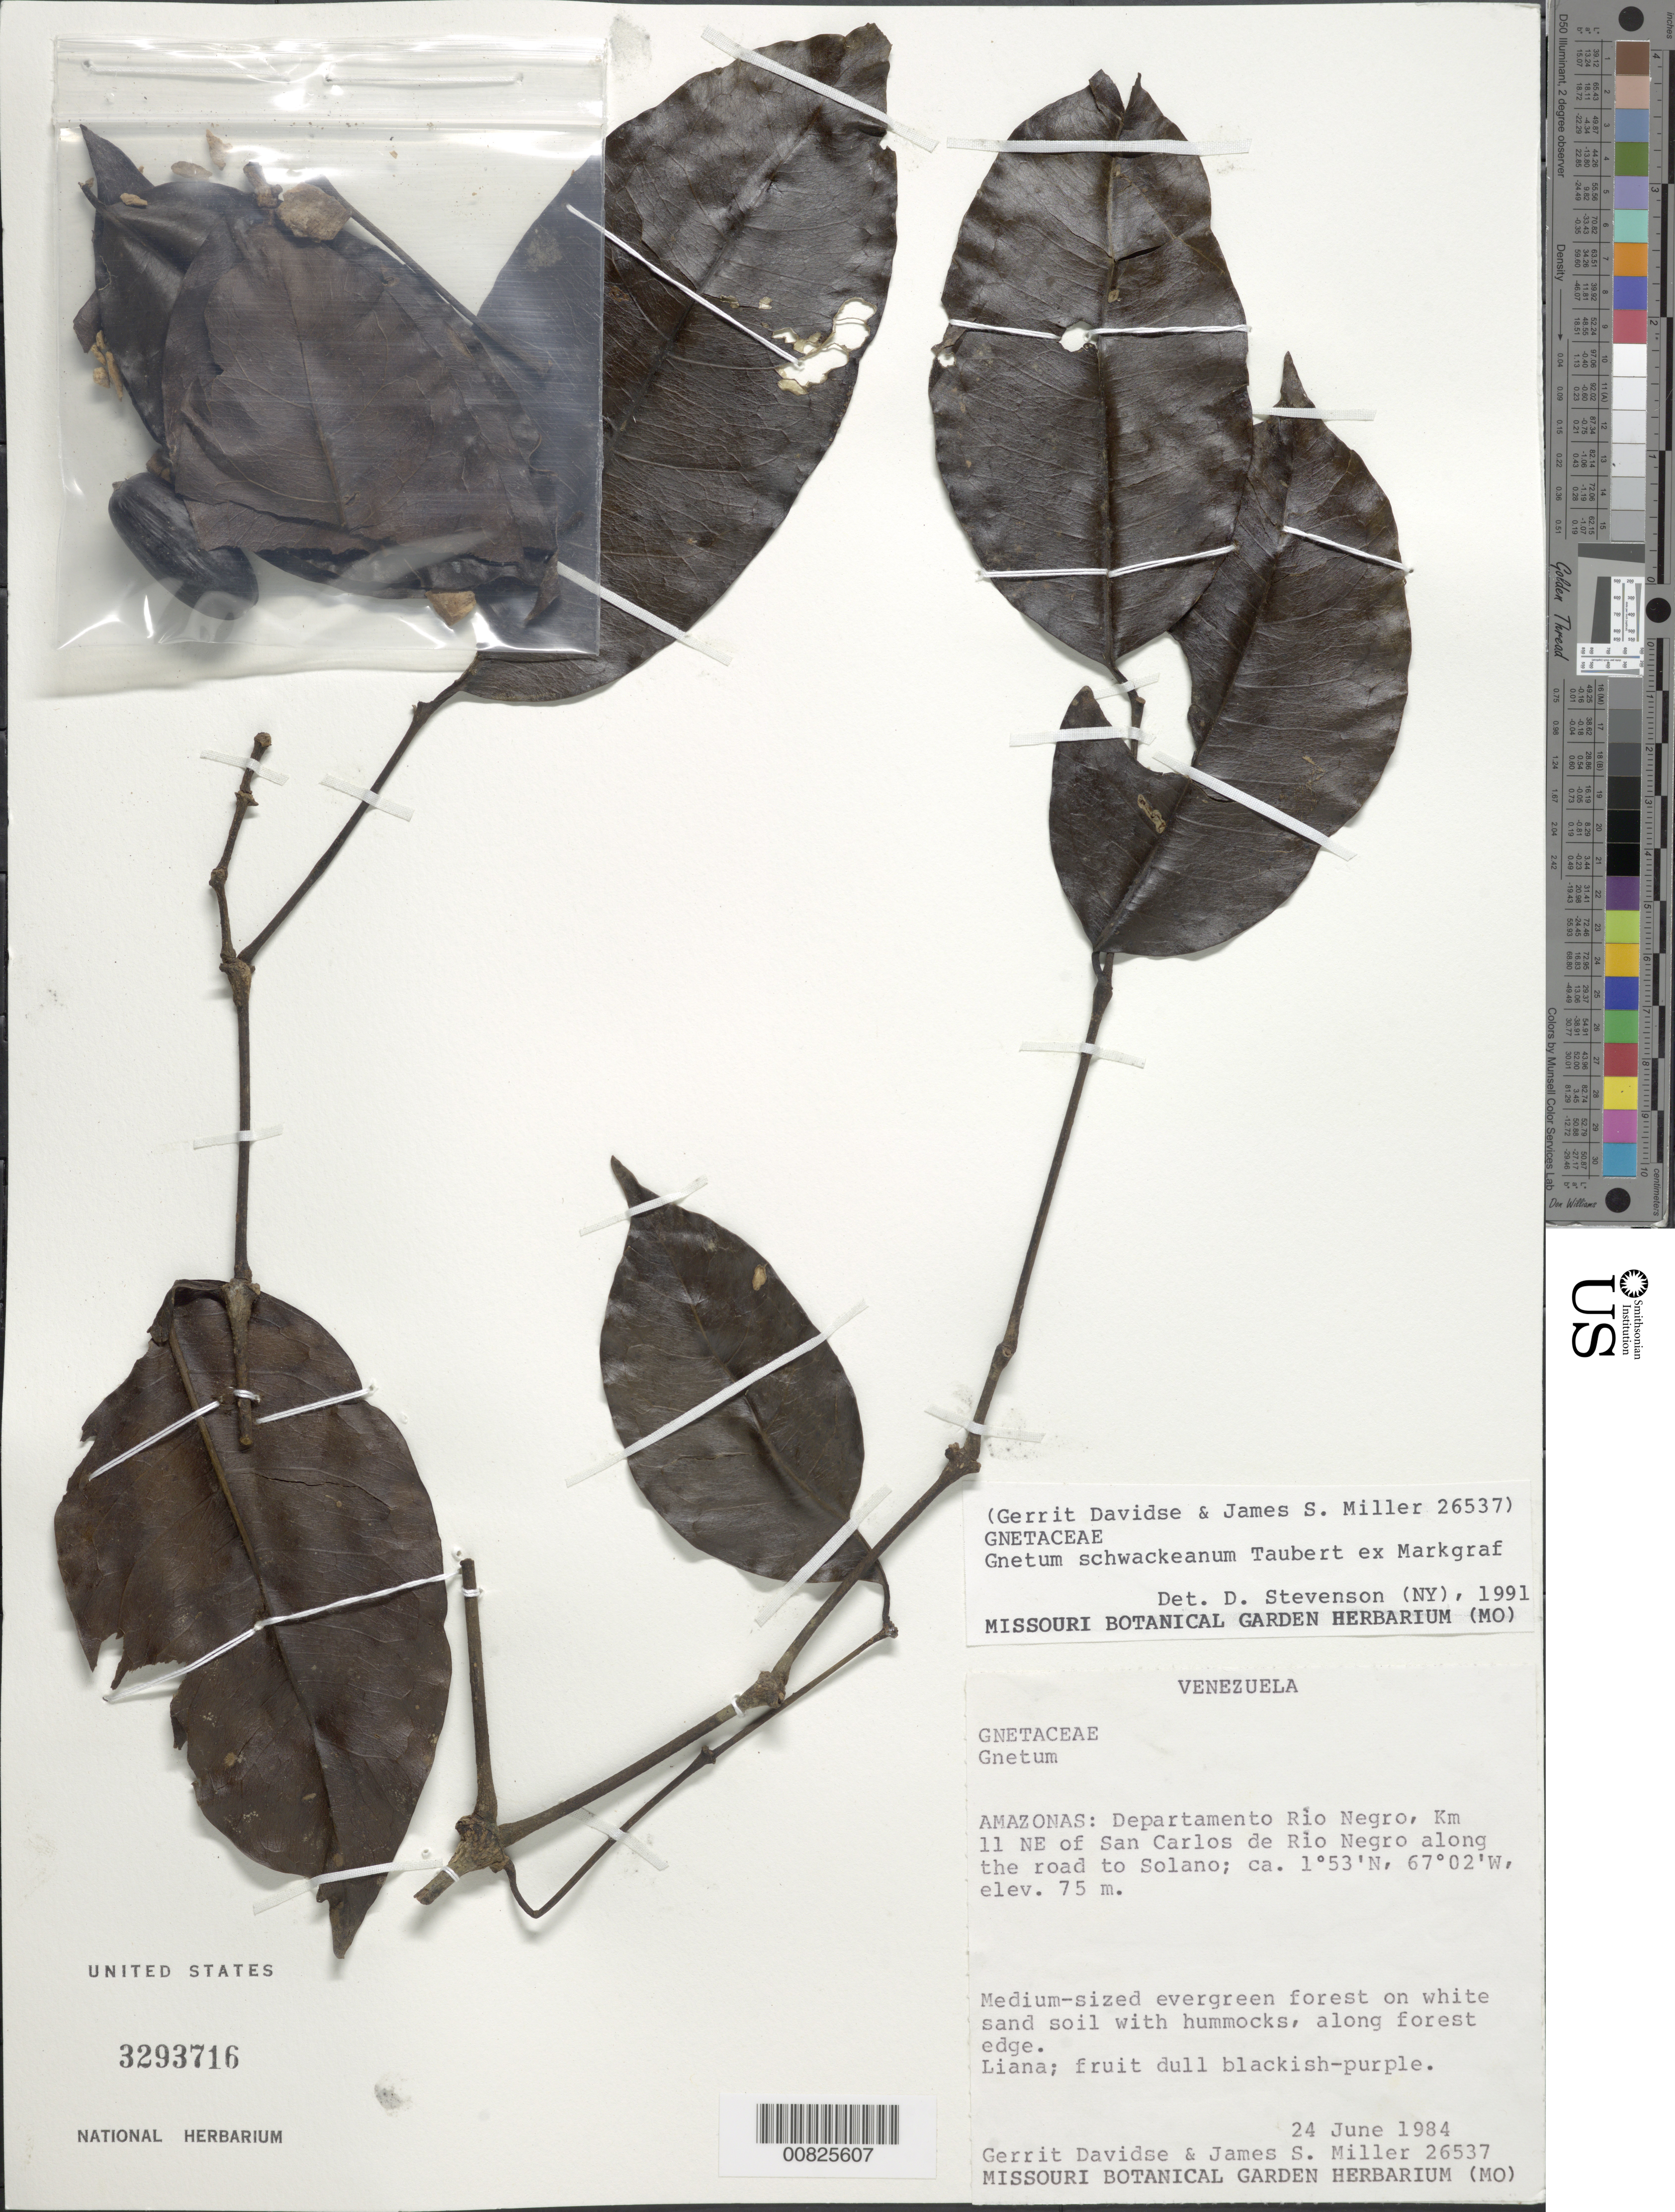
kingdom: Plantae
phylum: Tracheophyta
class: Gnetopsida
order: Gnetales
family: Gnetaceae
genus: Gnetum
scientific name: Gnetum schwackeanum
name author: Taub. ex Markgr.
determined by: Stevenson, D.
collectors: G. Davidse & J. S. Miller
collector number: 26537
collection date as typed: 24-Jun-84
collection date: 1984-06-24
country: Venezuela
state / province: Amazonas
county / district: Río Negro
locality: San Carlos de Río Negro, km 11 NE along the road to Solano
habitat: Middle-sized evergreen forest on white sand soil with hummocks, along forest edge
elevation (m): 75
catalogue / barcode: US 3293716